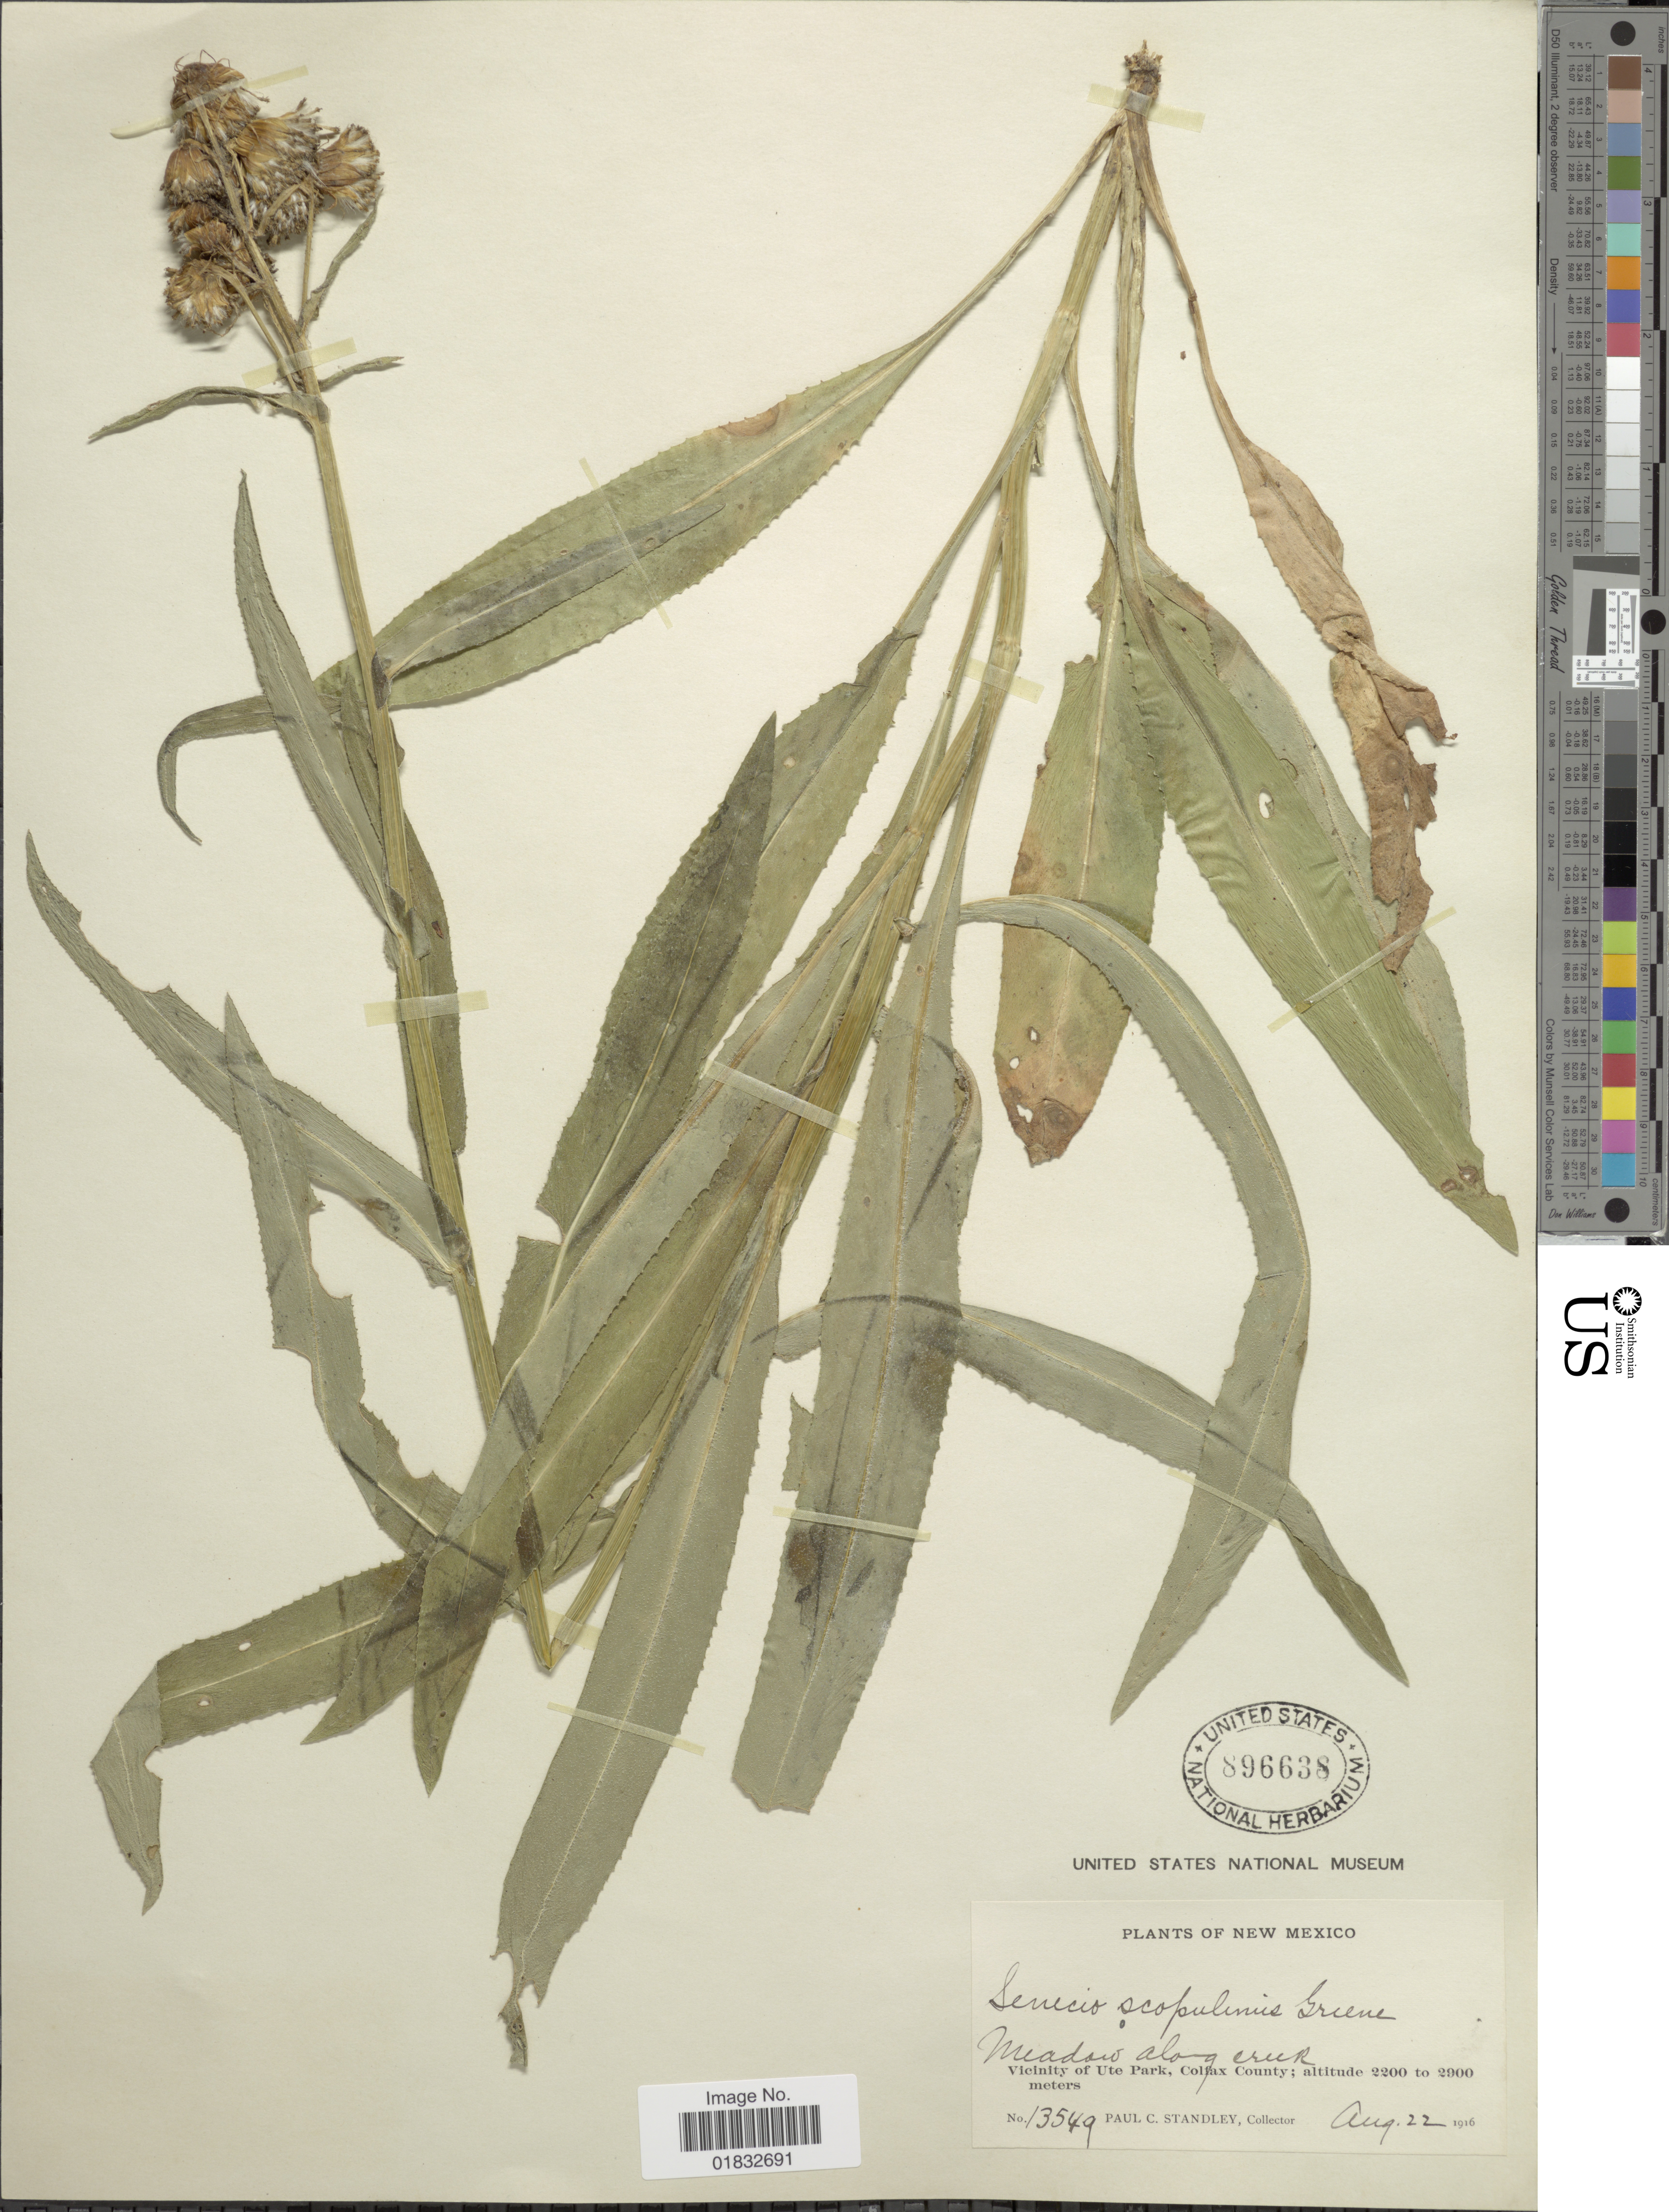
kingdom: Plantae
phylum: Tracheophyta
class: Magnoliopsida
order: Asterales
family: Asteraceae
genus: Senecio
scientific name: Senecio bigelovii var. hallii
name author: A. Gray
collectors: P. C. Standley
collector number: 13549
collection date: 1916-08-22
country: United States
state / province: New Mexico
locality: Meadow along creek, Vicinity of Ute Park, Colfax County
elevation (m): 2200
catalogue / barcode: US 896638